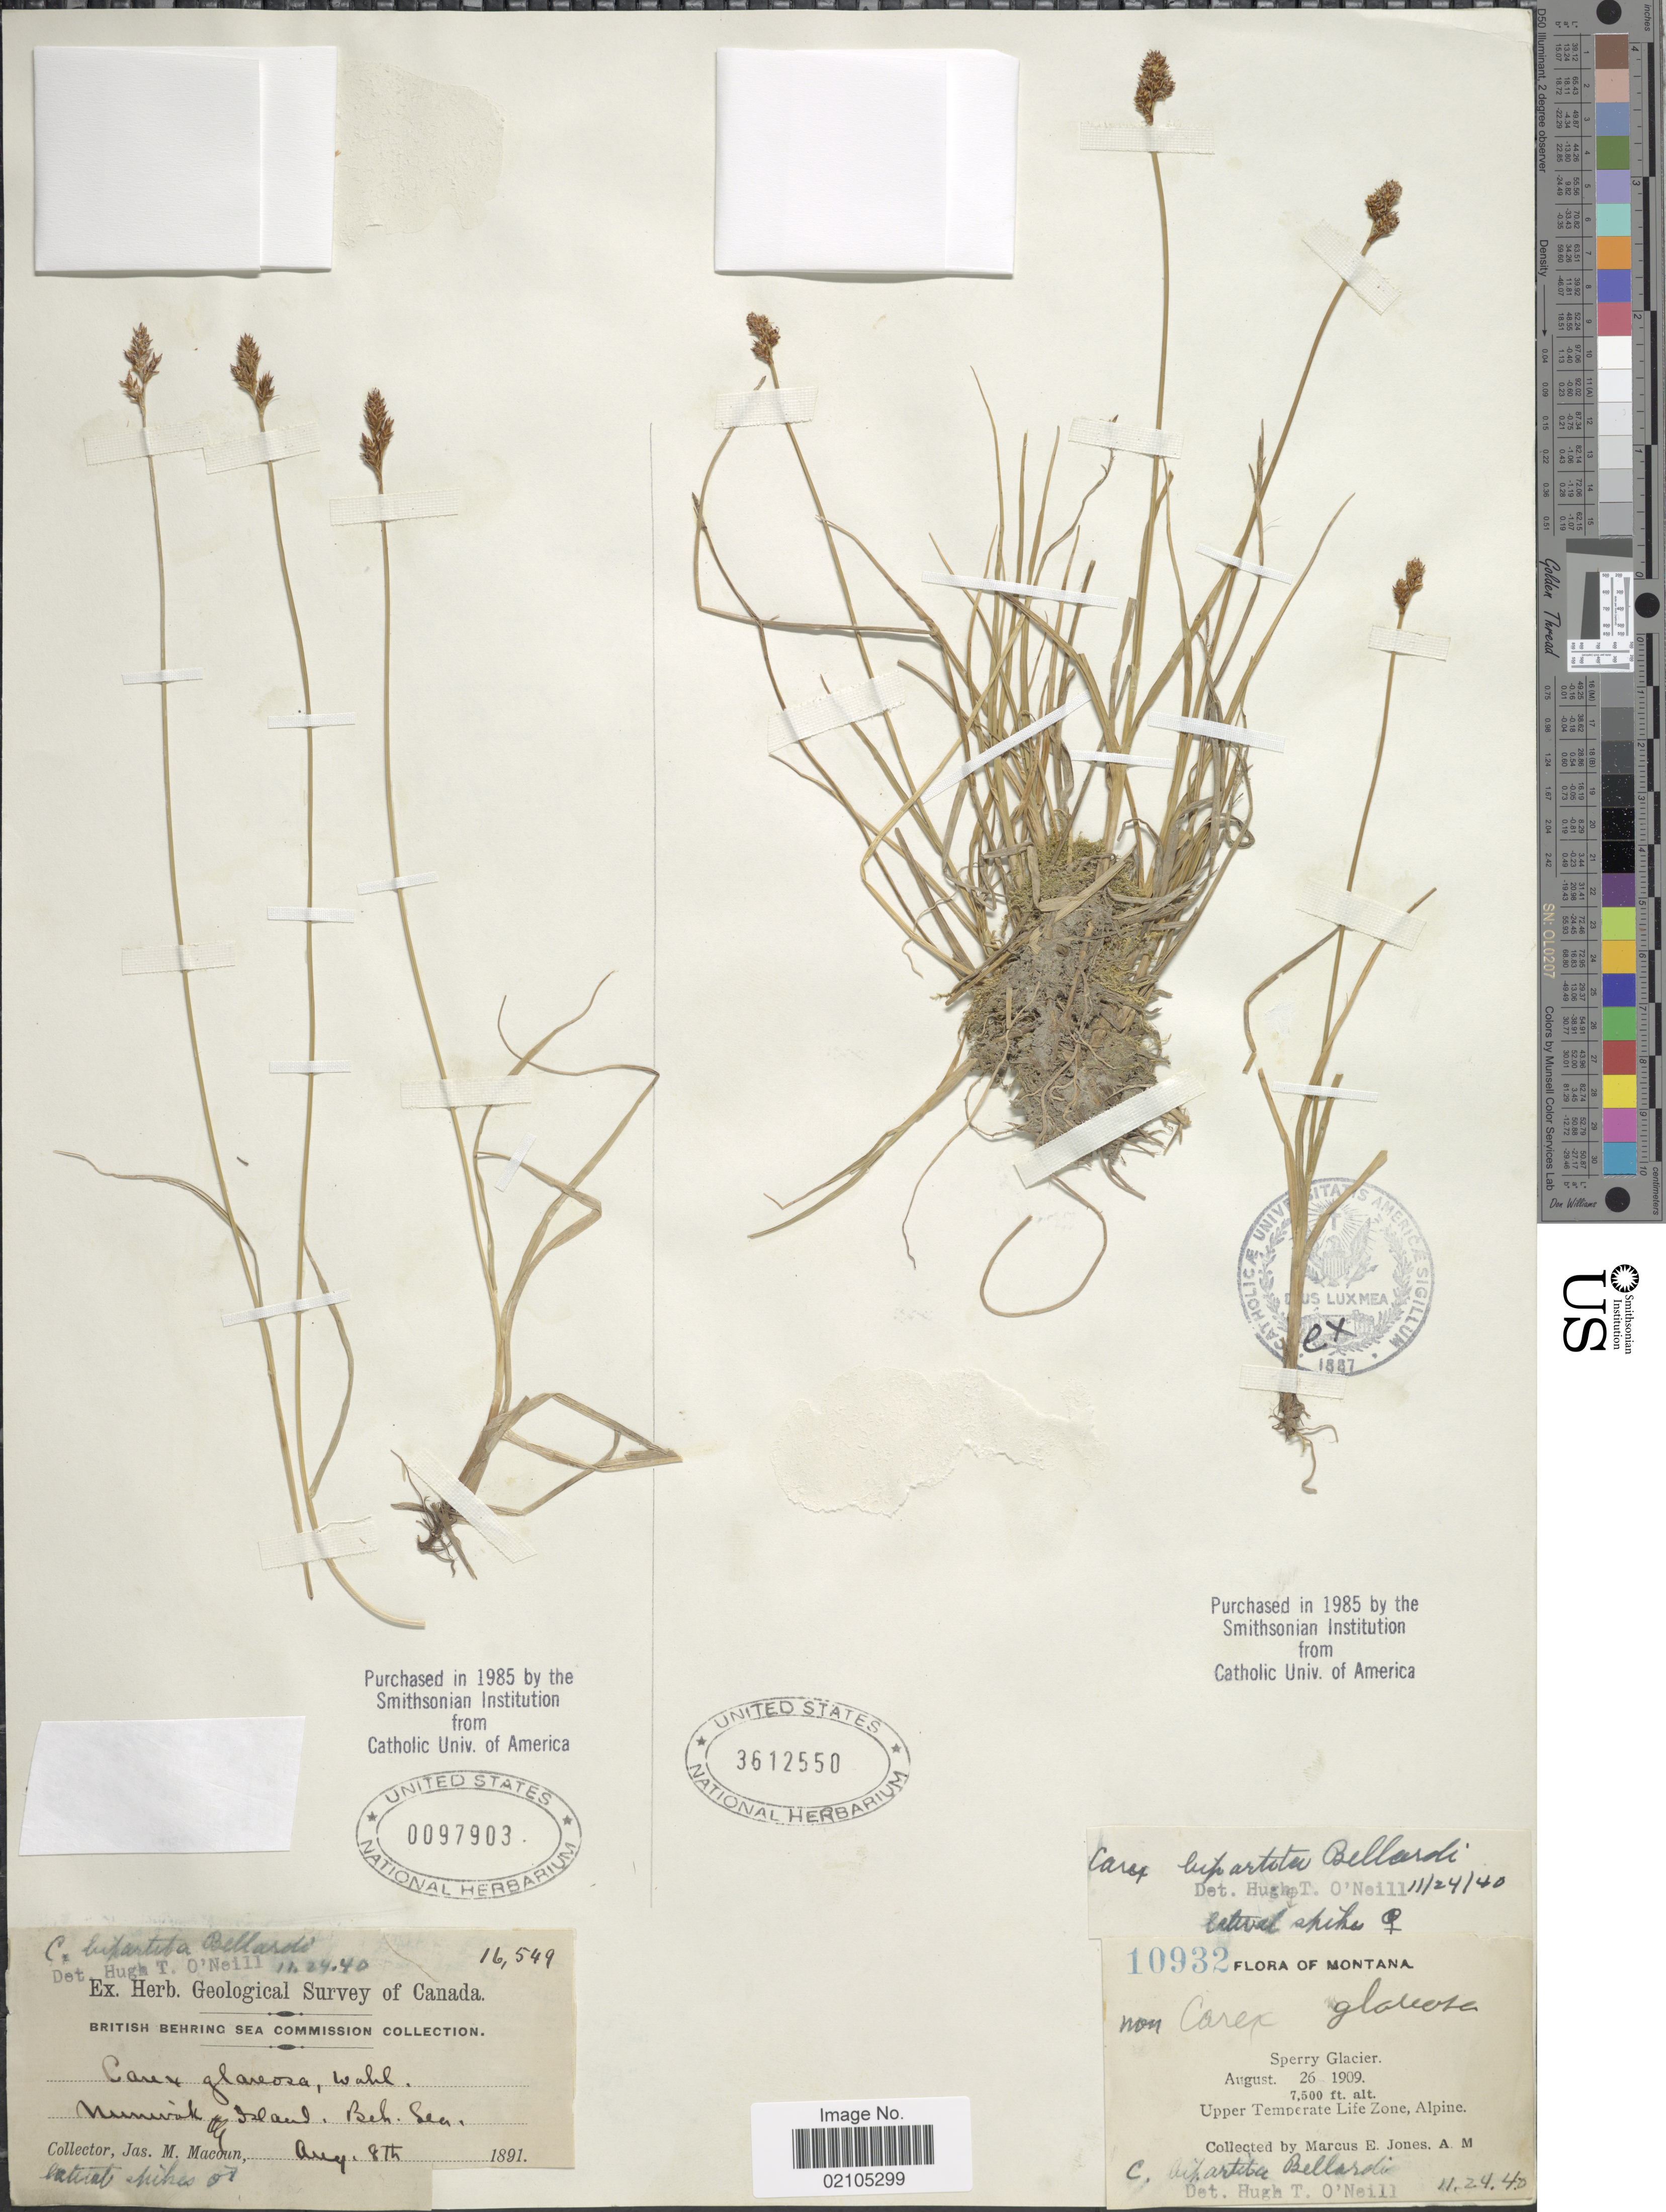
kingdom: Plantae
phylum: Tracheophyta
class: Liliopsida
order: Poales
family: Cyperaceae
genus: Carex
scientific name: Carex lachenalii subsp. lachenalii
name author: Schkuhr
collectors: J. M. Macoun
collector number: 16549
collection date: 1891-08-08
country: United States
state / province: Alaska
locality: Nunivak Island, Beh. Sea.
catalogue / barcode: US 97903